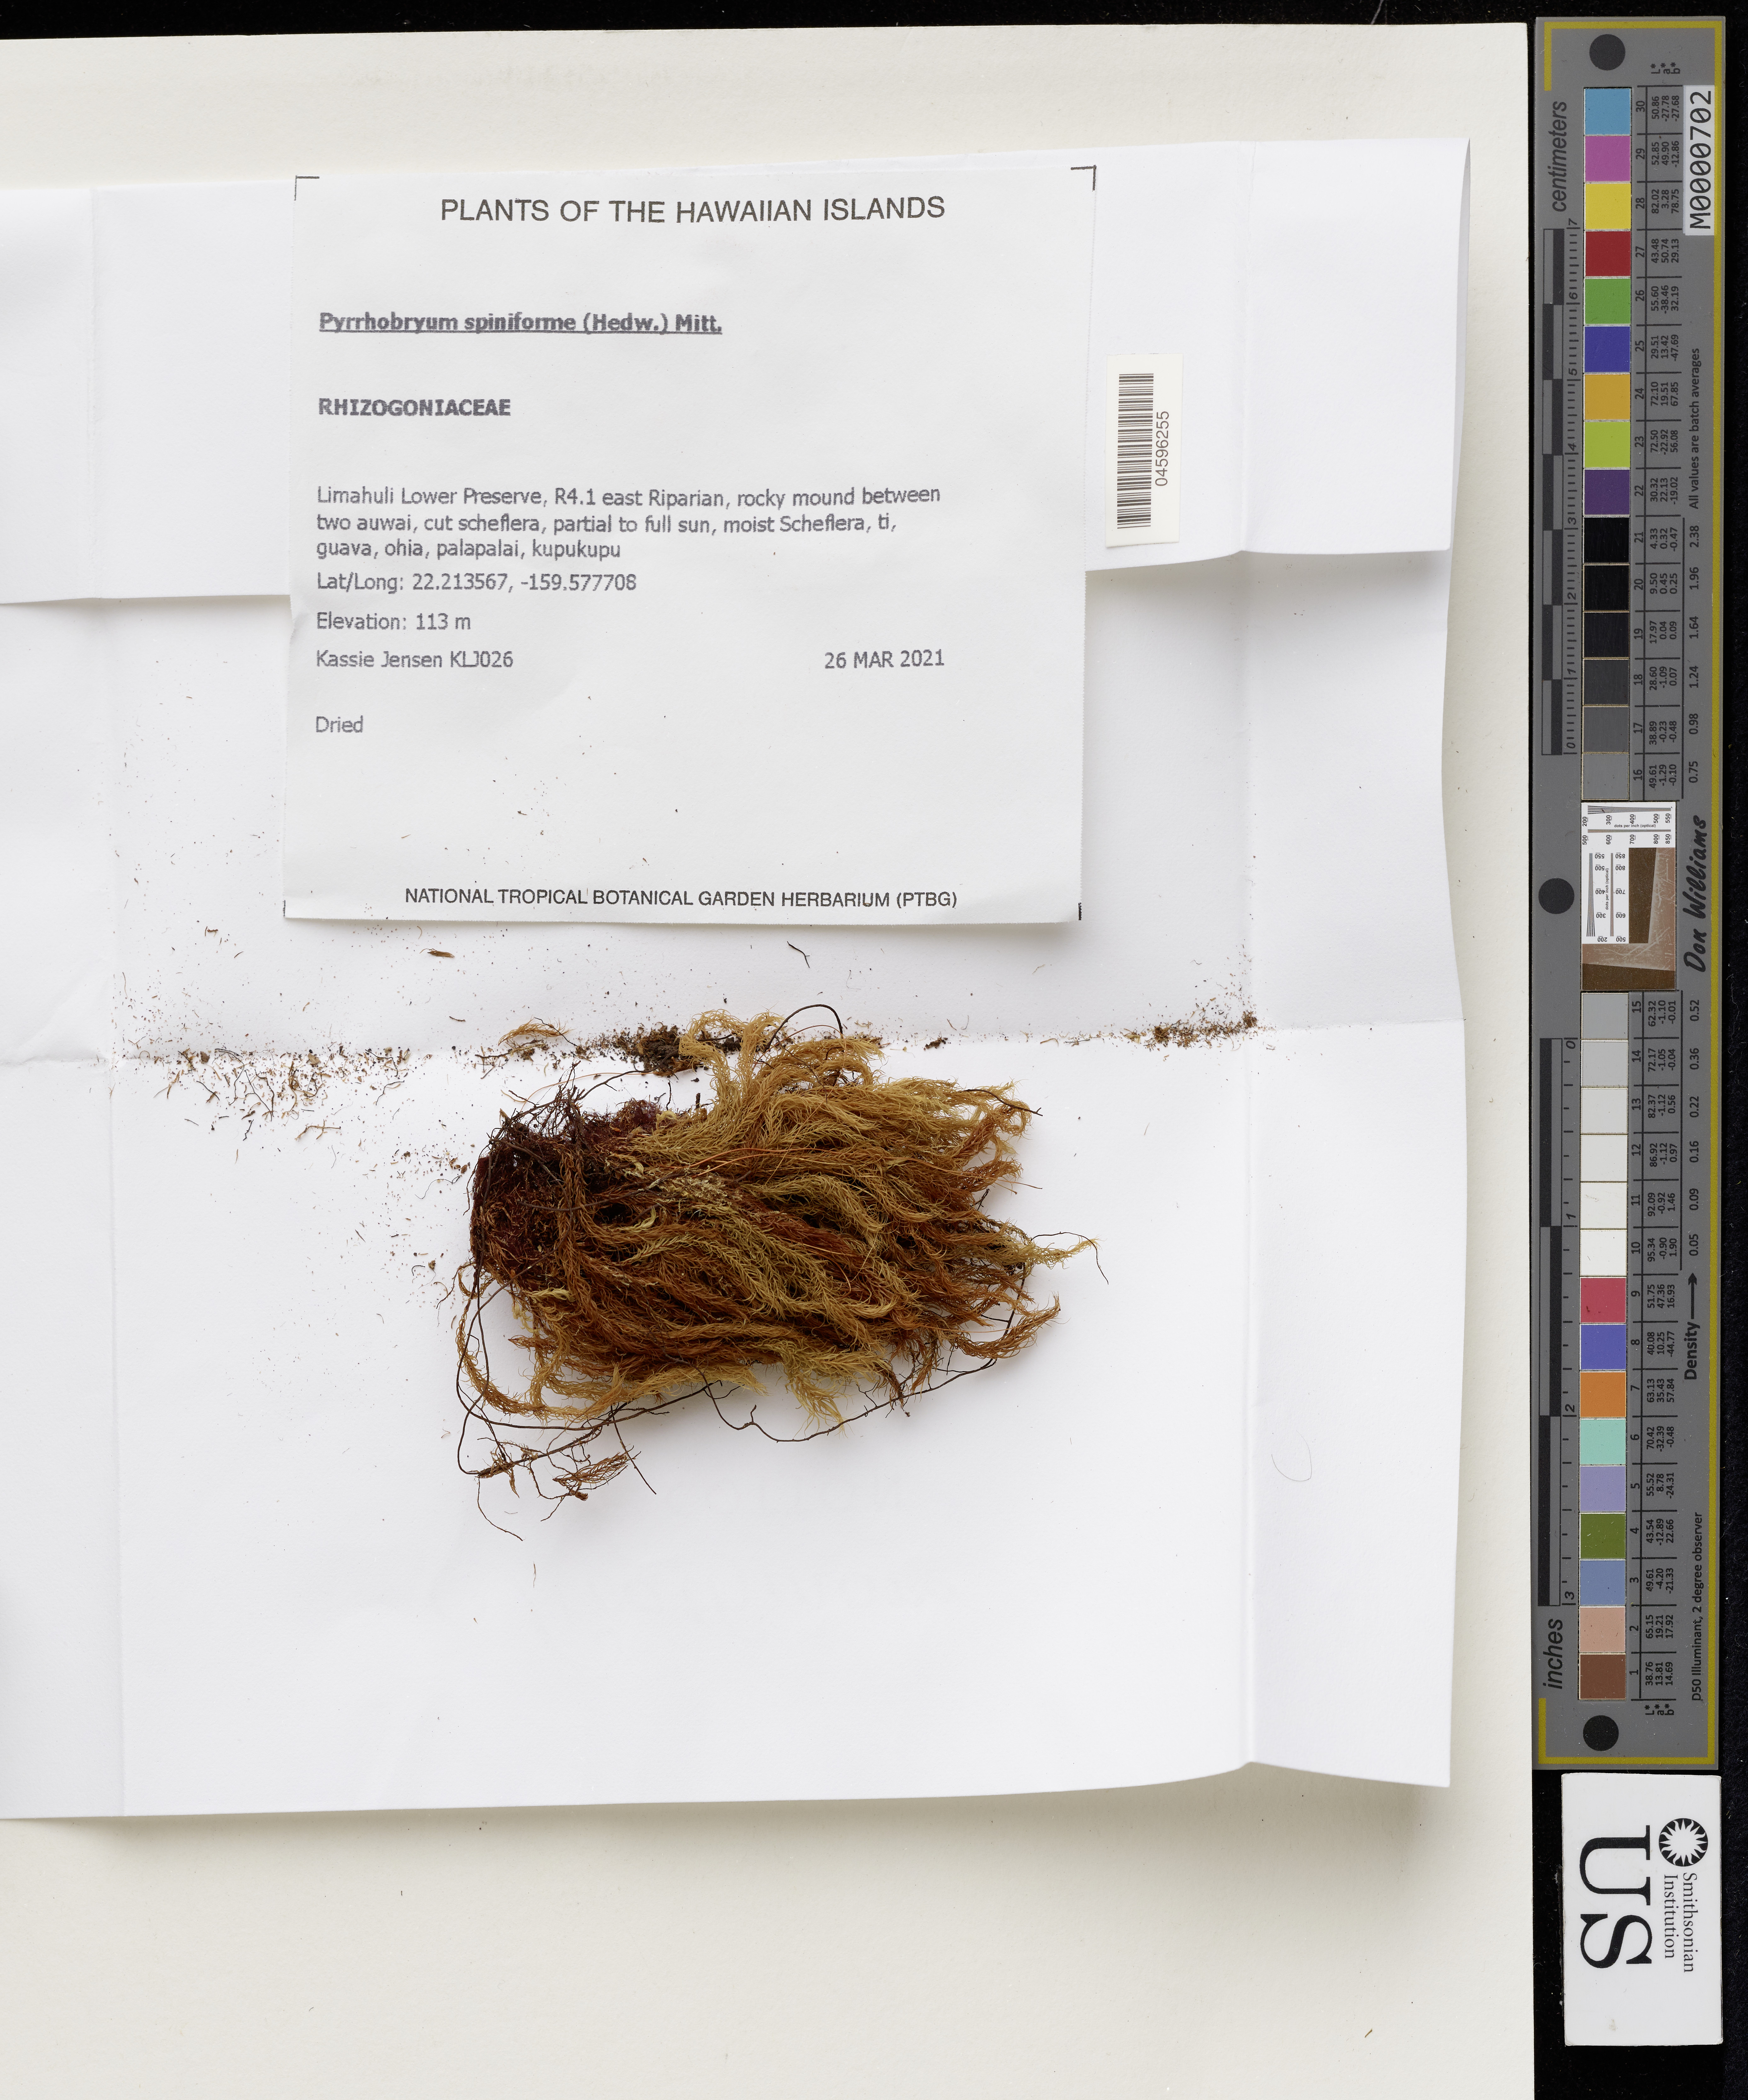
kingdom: Plantae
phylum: Bryophyta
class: Bryopsida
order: Rhizogoniales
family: Calomniaceae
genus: Pyrrhobryum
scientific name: Pyrrhobryum spiniforme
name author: (Hedw.) Mitt.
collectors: K. Jensen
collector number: KLJ026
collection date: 2021-03-26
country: United States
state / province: Hawaii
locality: Limahuli Lower Preserve, R4.1 east Riparian.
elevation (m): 113